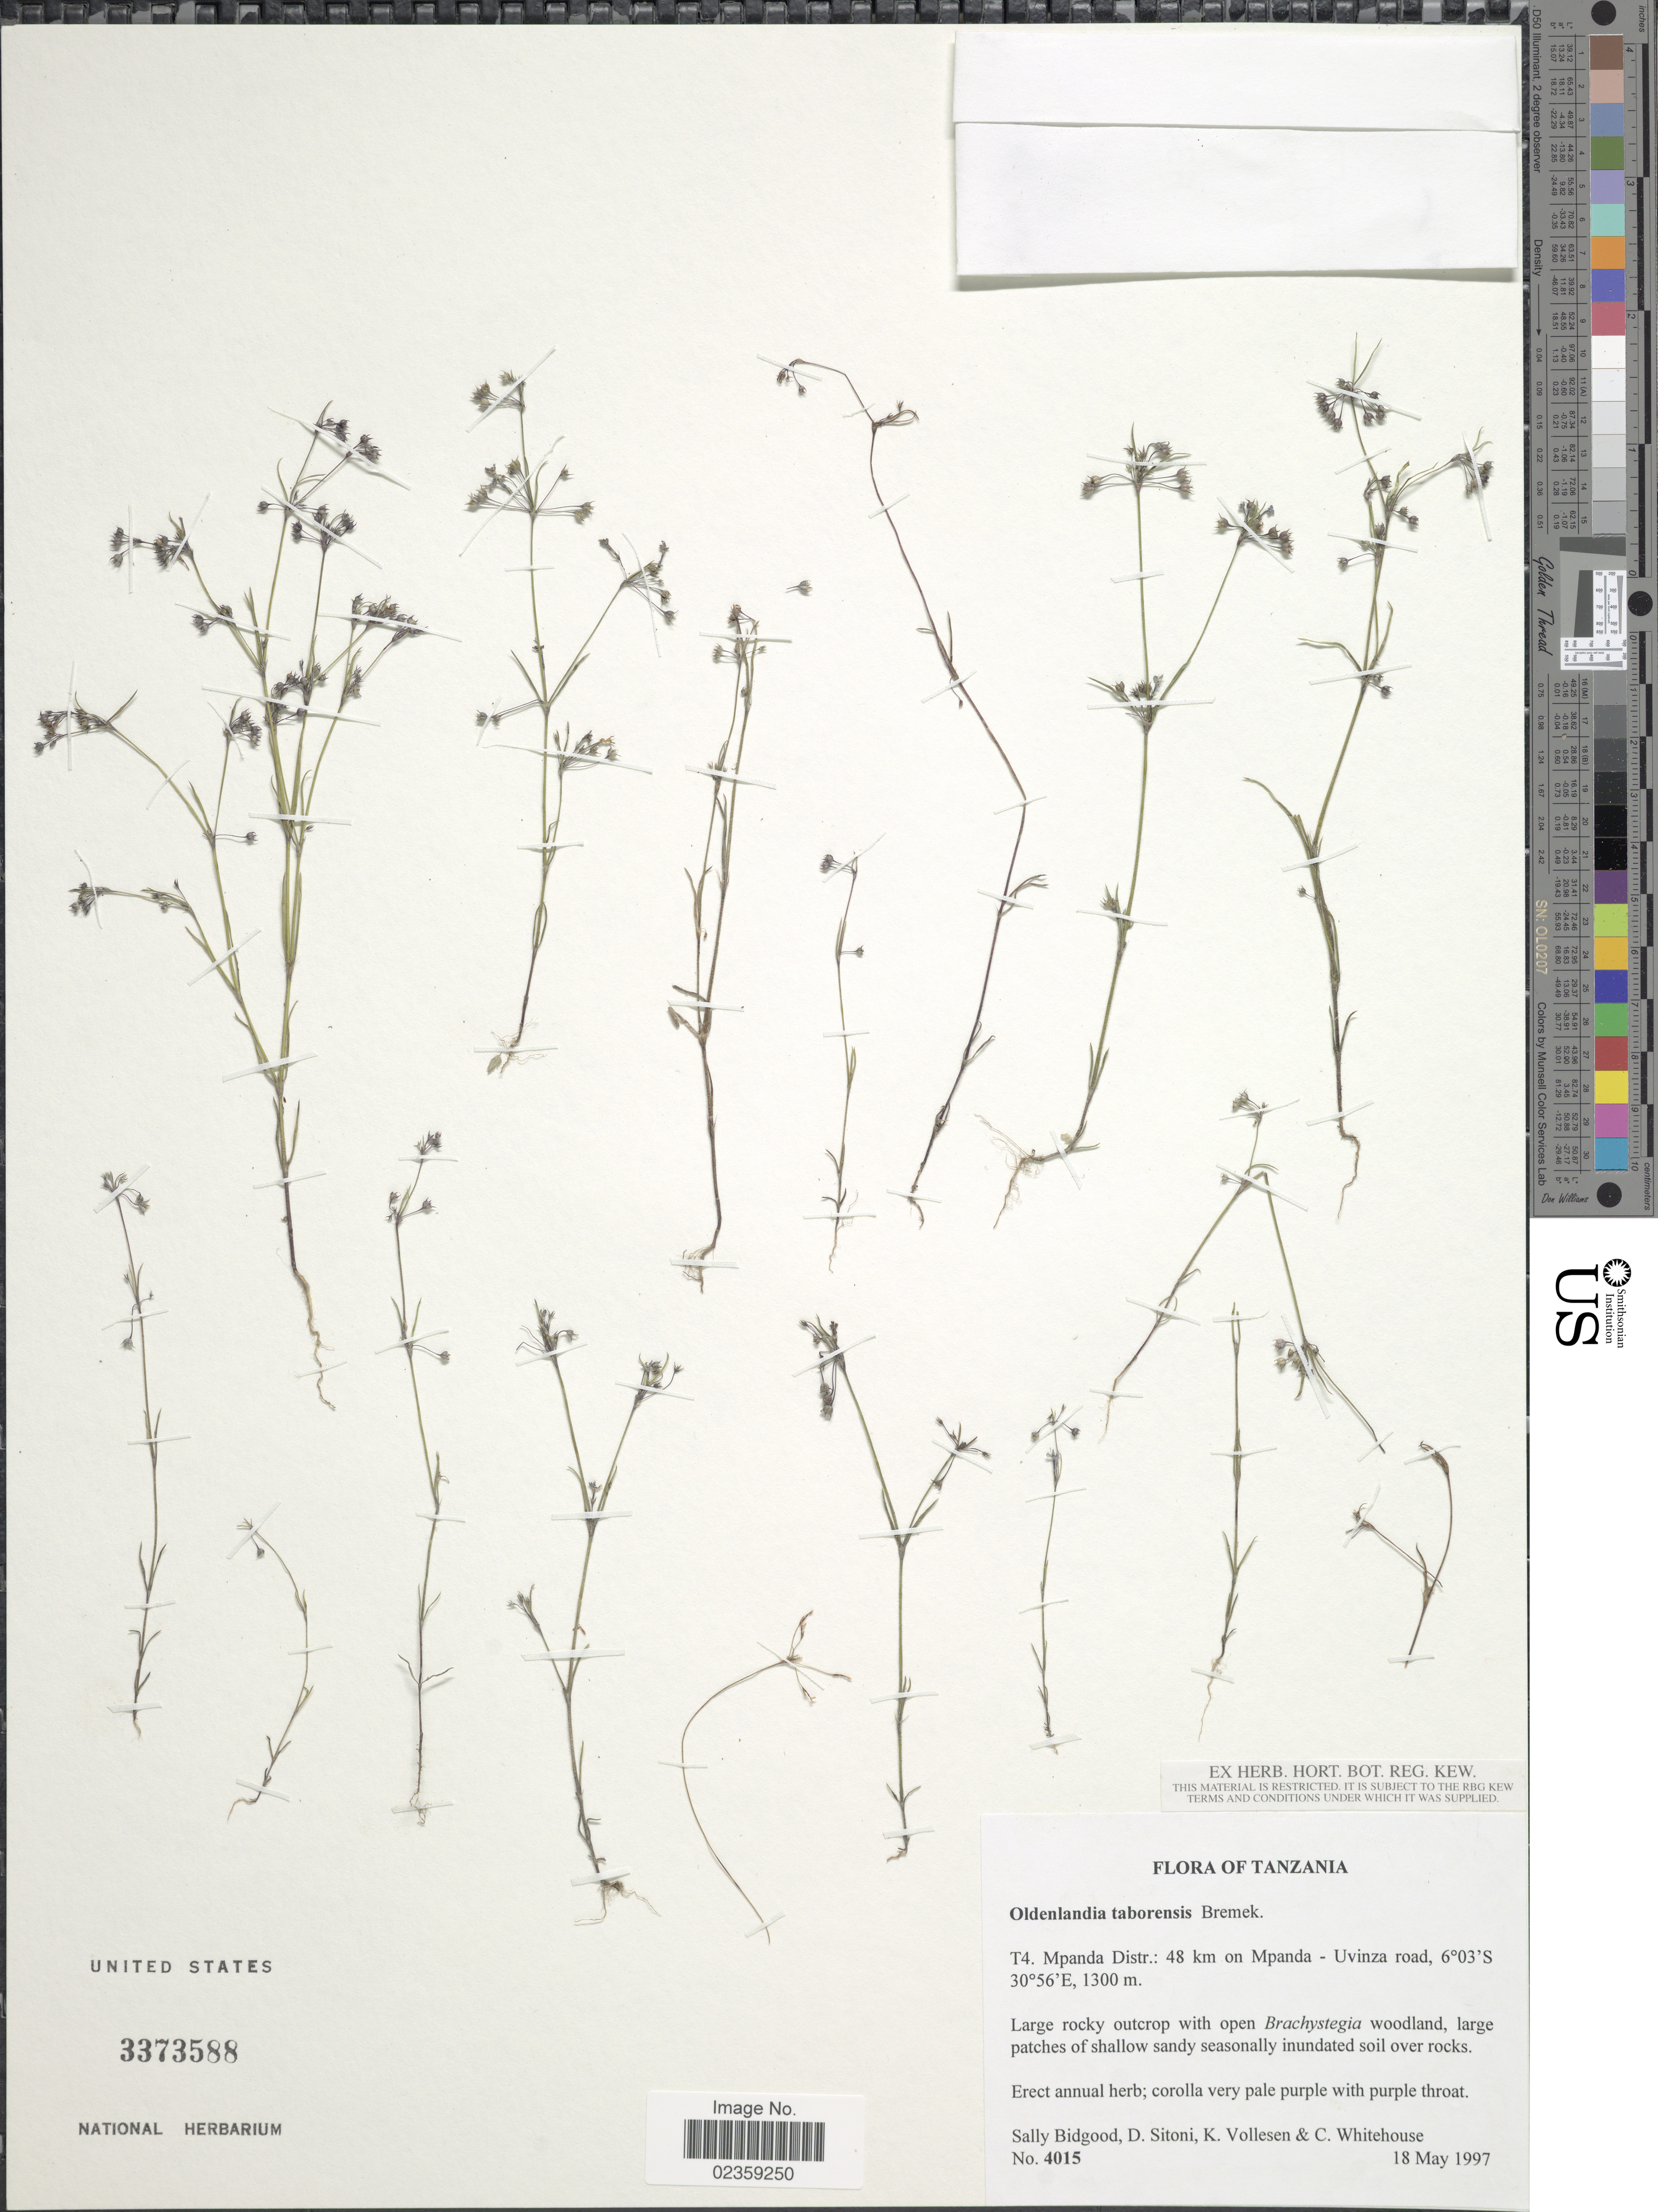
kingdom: Plantae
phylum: Tracheophyta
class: Magnoliopsida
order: Gentianales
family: Rubiaceae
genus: Oldenlandia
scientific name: Oldenlandia taborensis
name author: Bremek.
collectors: S. Bidgood, D. Sitoni, K. Vollesen & C. Whitehouse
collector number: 4015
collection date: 1997-05-18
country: Tanzania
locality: T4. Mpanda Distr.: 48 km on Mpanda - Uvinza road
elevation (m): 1300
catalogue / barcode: US 3373588